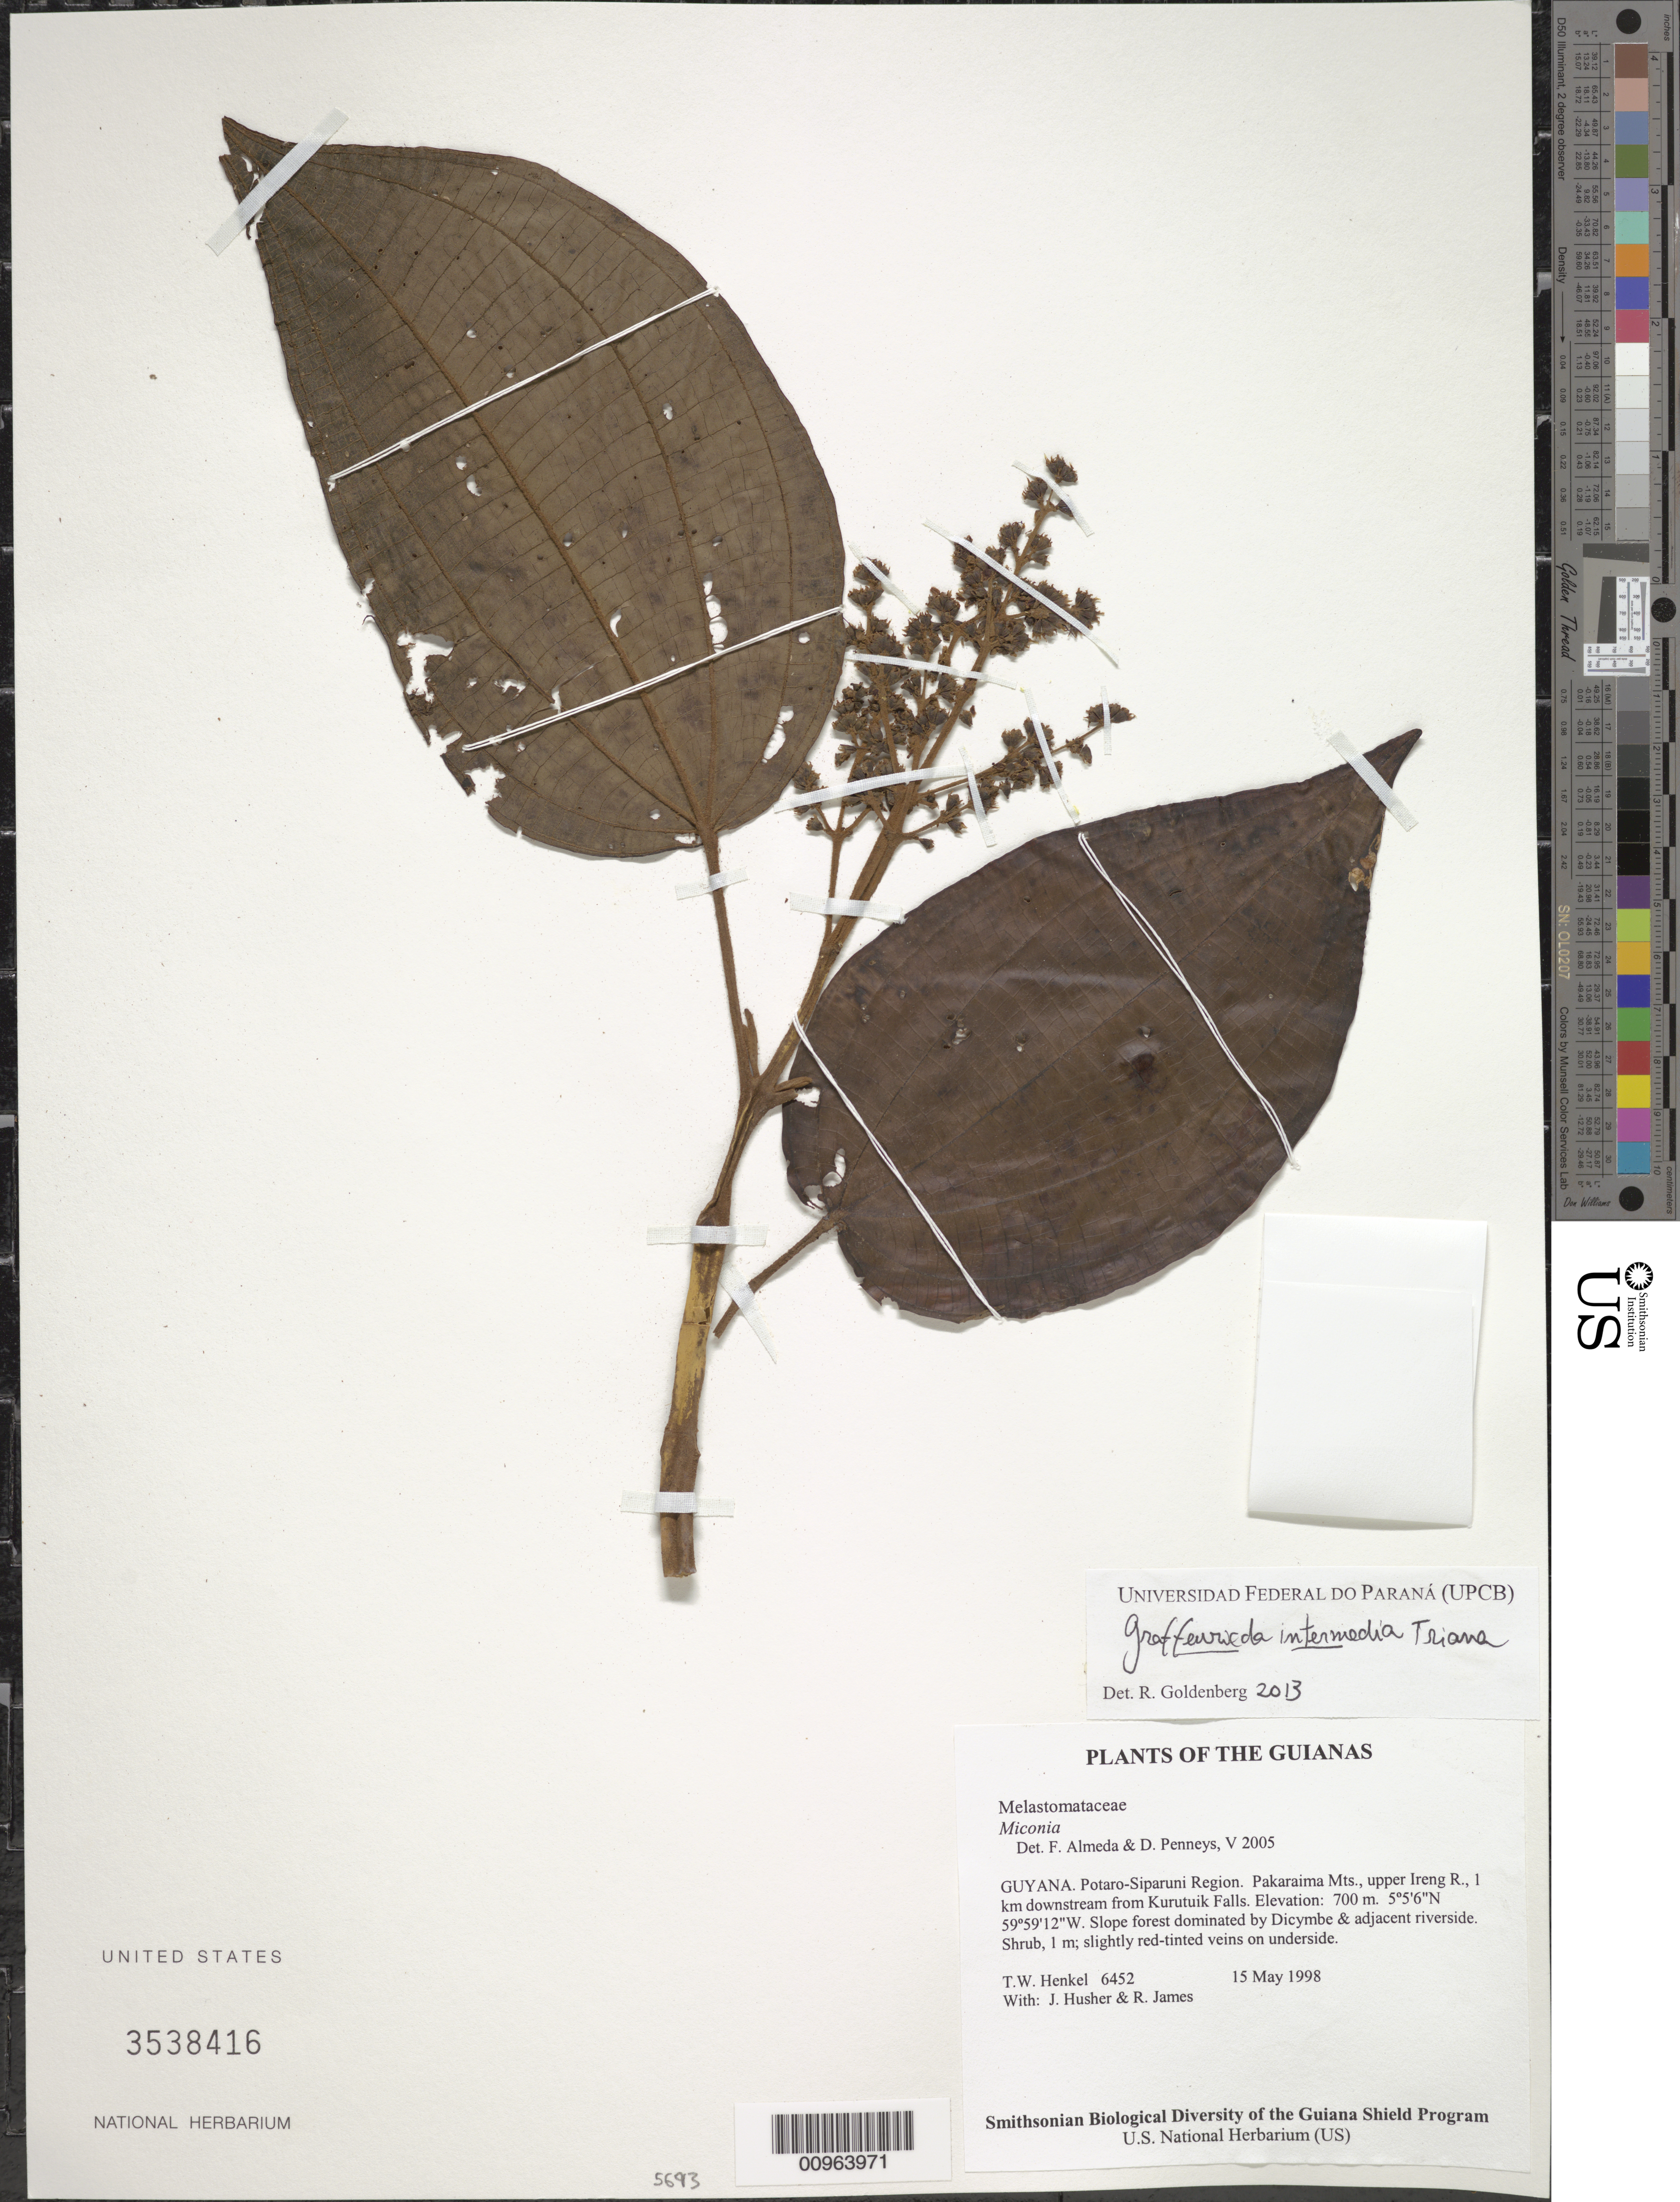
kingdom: Plantae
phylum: Tracheophyta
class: Magnoliopsida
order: Myrtales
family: Melastomataceae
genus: Graffenrieda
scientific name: Graffenrieda intermedia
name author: Triana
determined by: Goldenberg, R.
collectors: T. Henkel, J. Husher & R. James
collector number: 6452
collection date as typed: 15 May 1998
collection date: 1998-05-15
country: Guyana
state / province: Potaro-Siparuni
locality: Pakaraima Mts., upper Ireng R., 1 km downstream from Kurutuik Falls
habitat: Slope forest dominated by Dicymbe & adjacent riverside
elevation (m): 700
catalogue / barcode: US 3538416